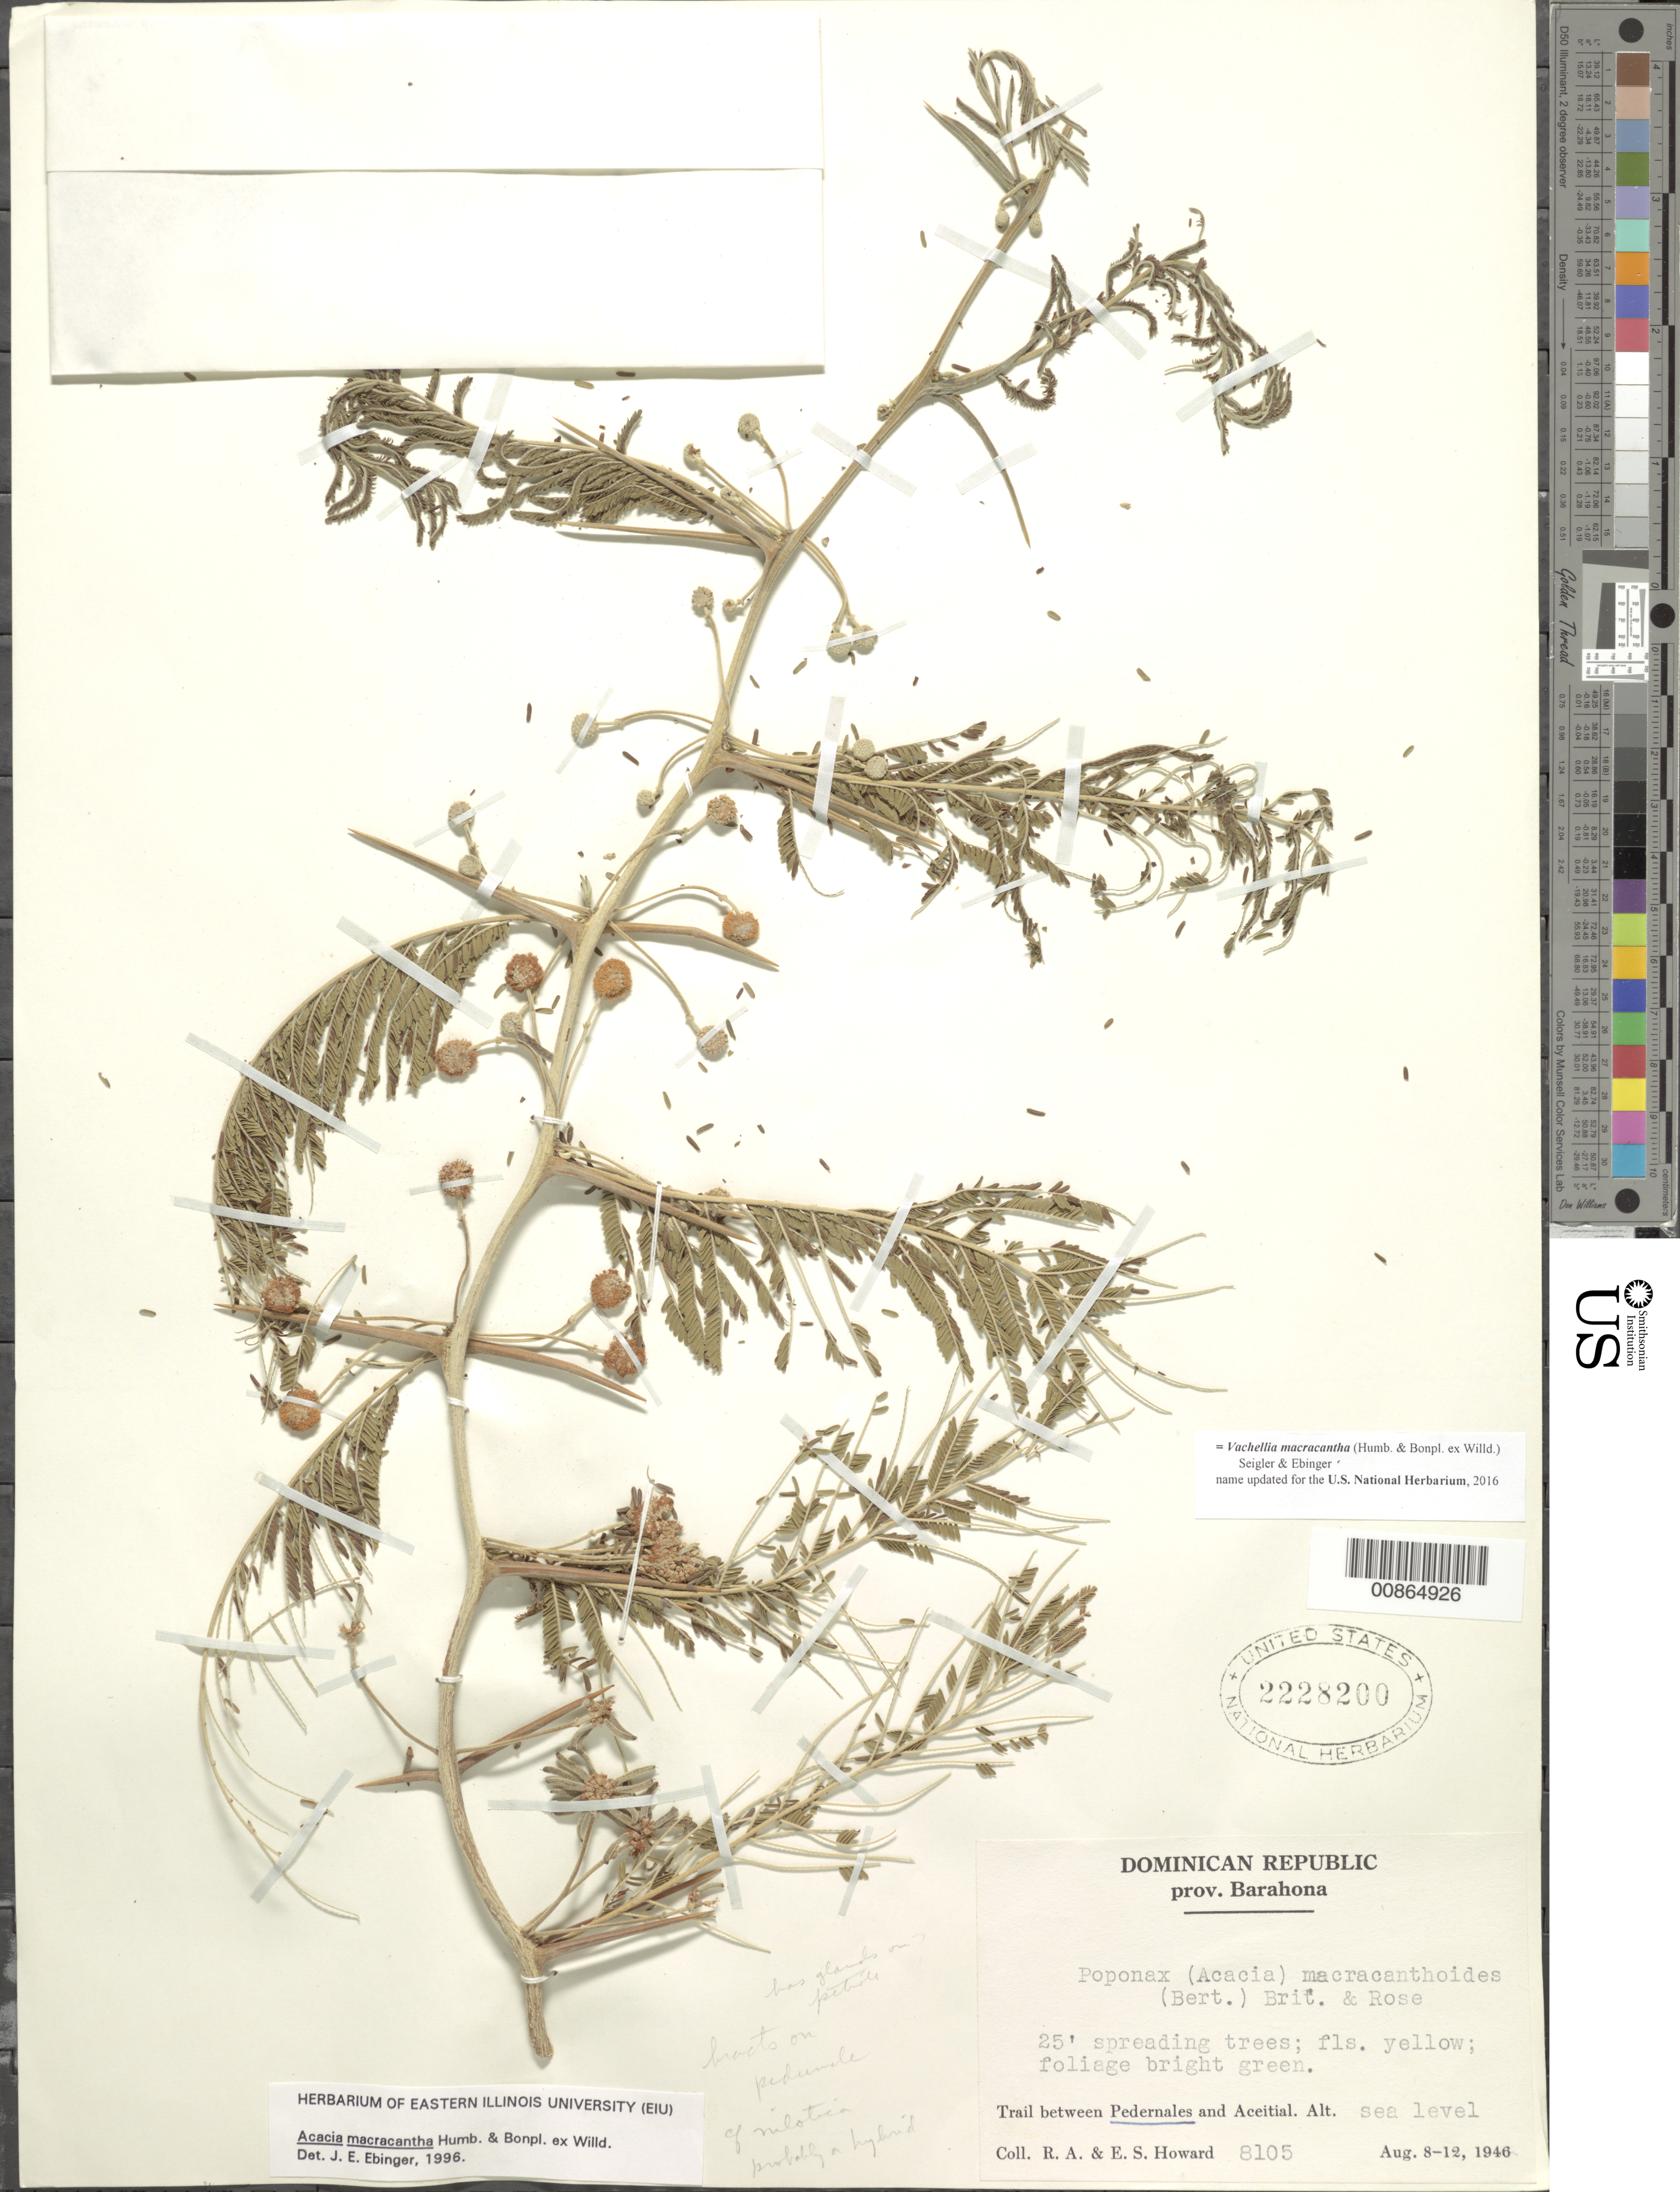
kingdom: Plantae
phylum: Tracheophyta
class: Magnoliopsida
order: Fabales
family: Fabaceae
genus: Vachellia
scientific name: Vachellia macracantha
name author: (Humb. & Bonpl. ex Willd.) Seigler & Ebinger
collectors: R. A. Howard & E. S. Howard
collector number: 8105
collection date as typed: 08 Aug 1946 to 12 Aug 1946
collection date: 1946-08-08/1946-08-12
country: Dominican Republic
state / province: Barahona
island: Hispaniola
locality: Trail between Pedernales and Aceitial.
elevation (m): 0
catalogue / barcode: US 2228200